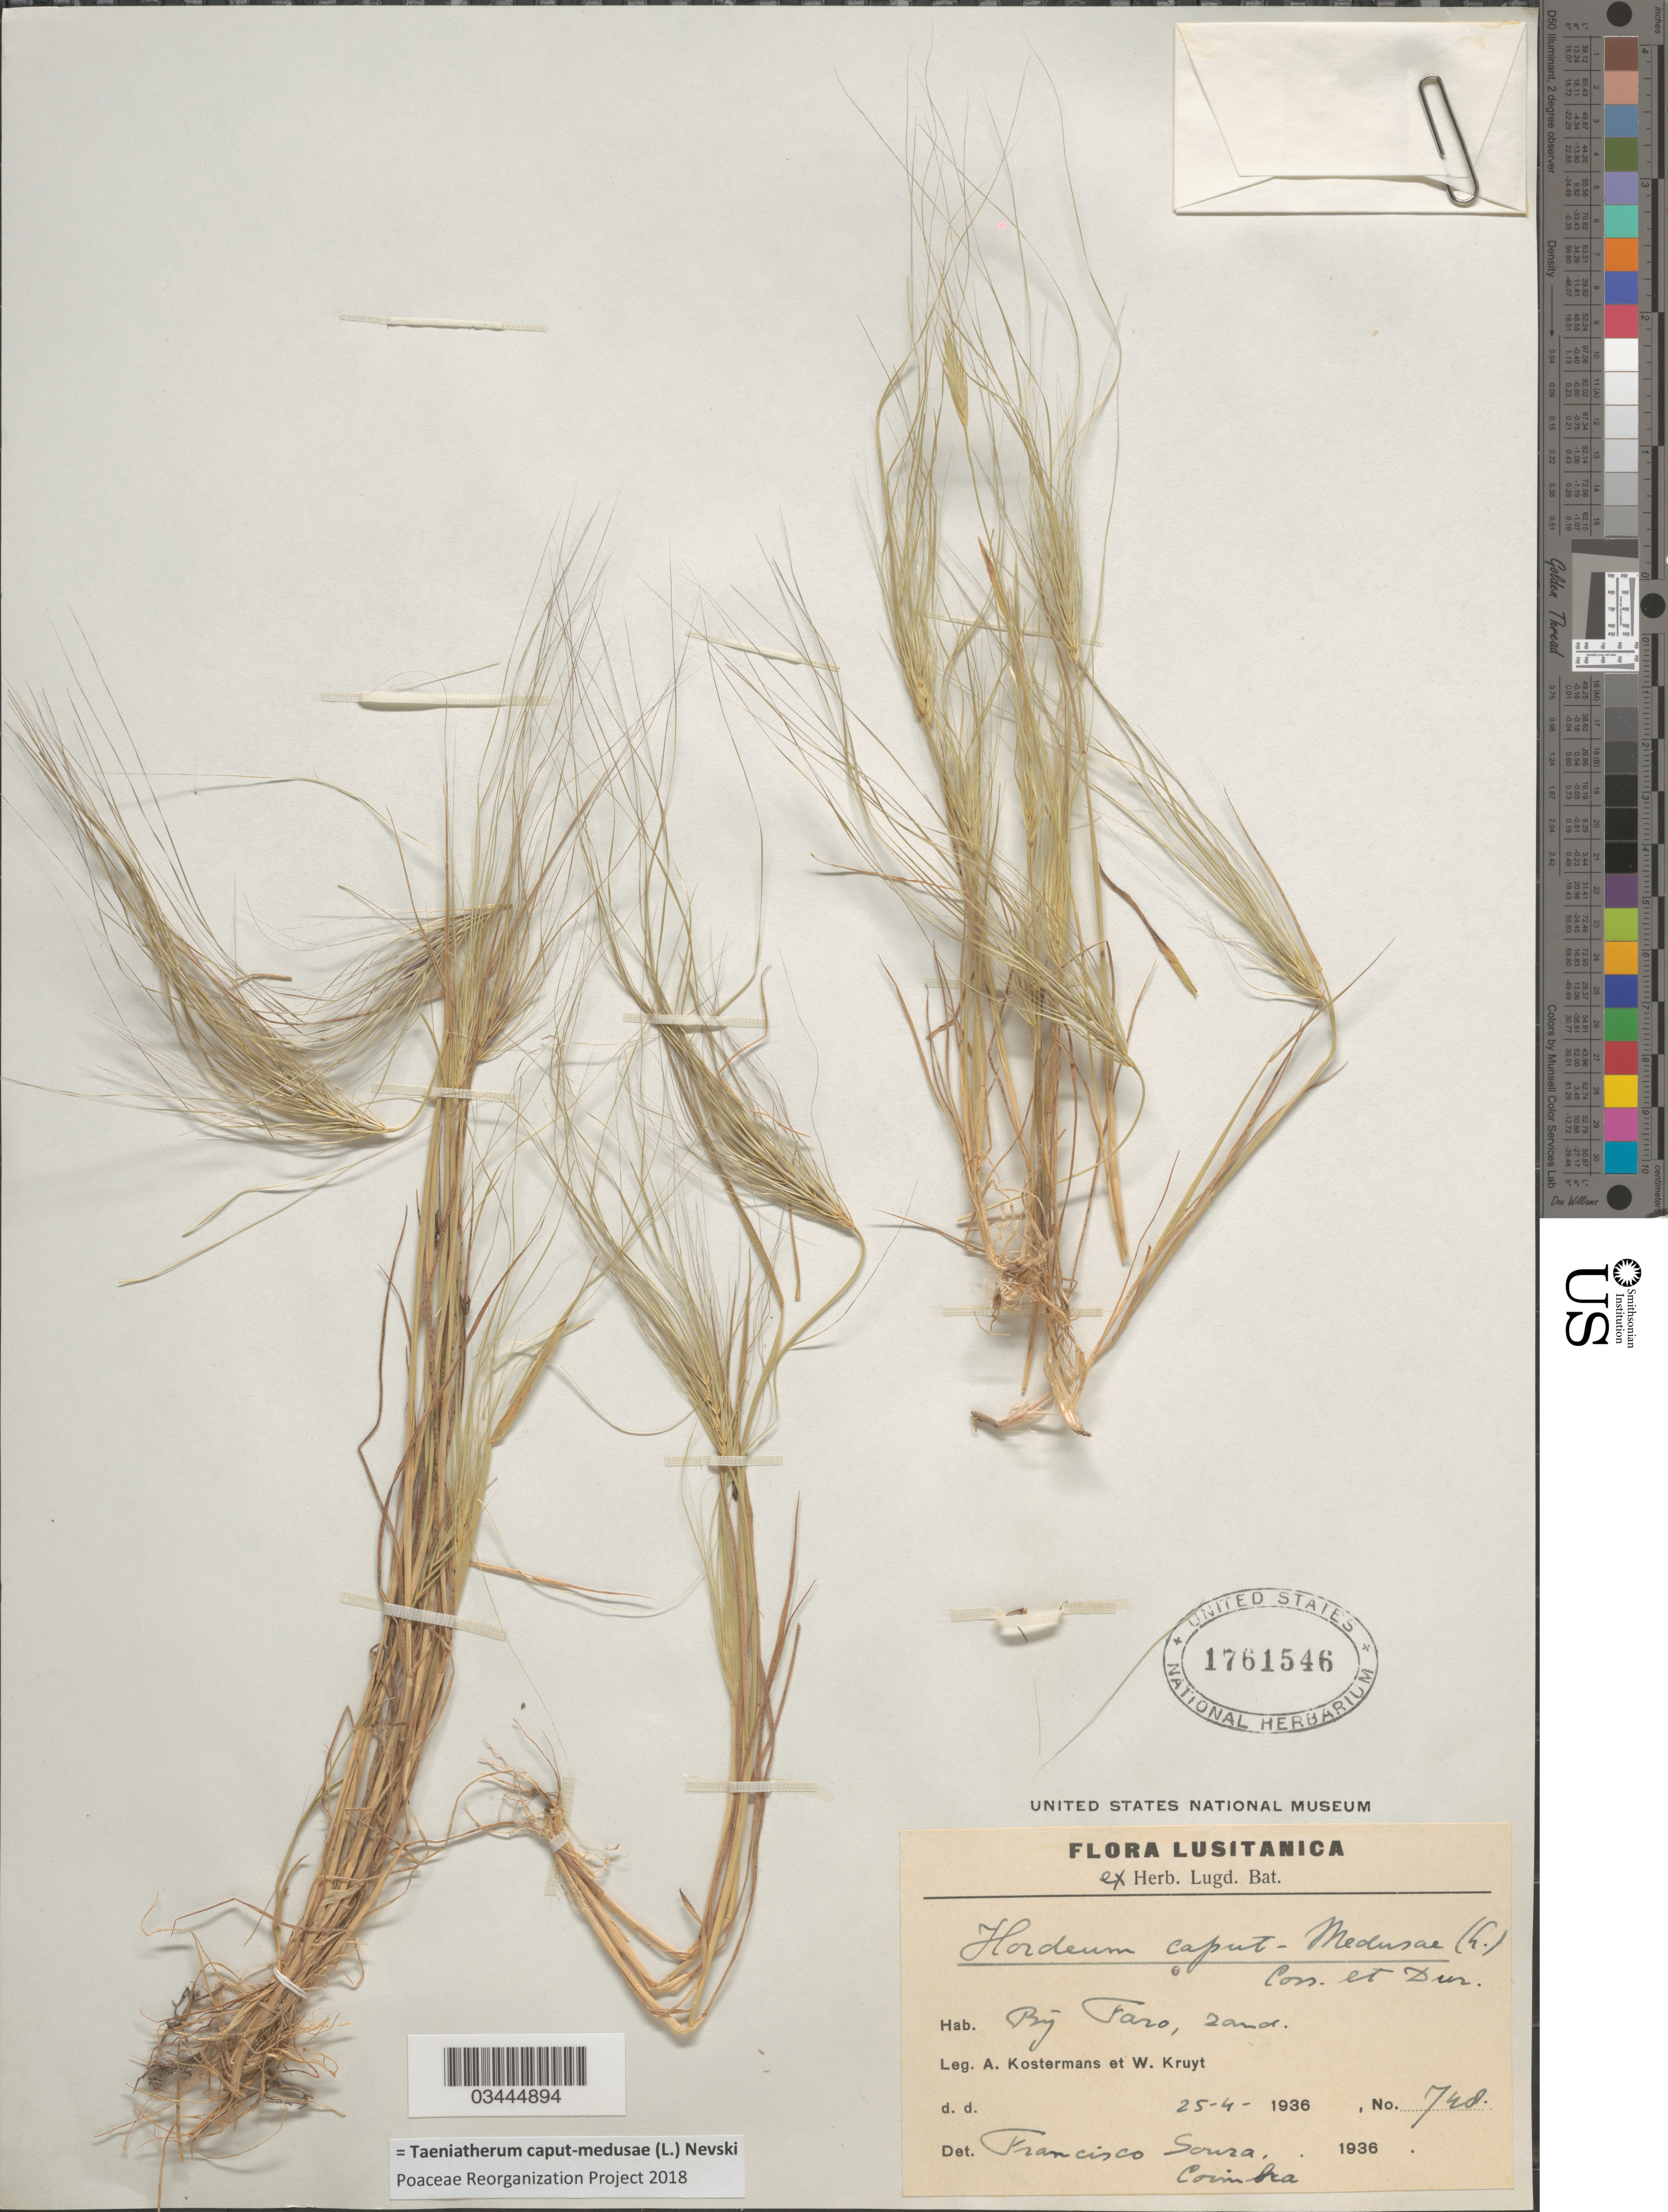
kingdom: Plantae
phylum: Tracheophyta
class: Liliopsida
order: Poales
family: Poaceae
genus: Taeniatherum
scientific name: Taeniatherum caput-medusae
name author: L.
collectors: A. J. G. Kostermans & W. Kruyt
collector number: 748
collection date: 1936-04-25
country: Portugal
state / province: Faro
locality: Lusitanica.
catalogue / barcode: US 1761546